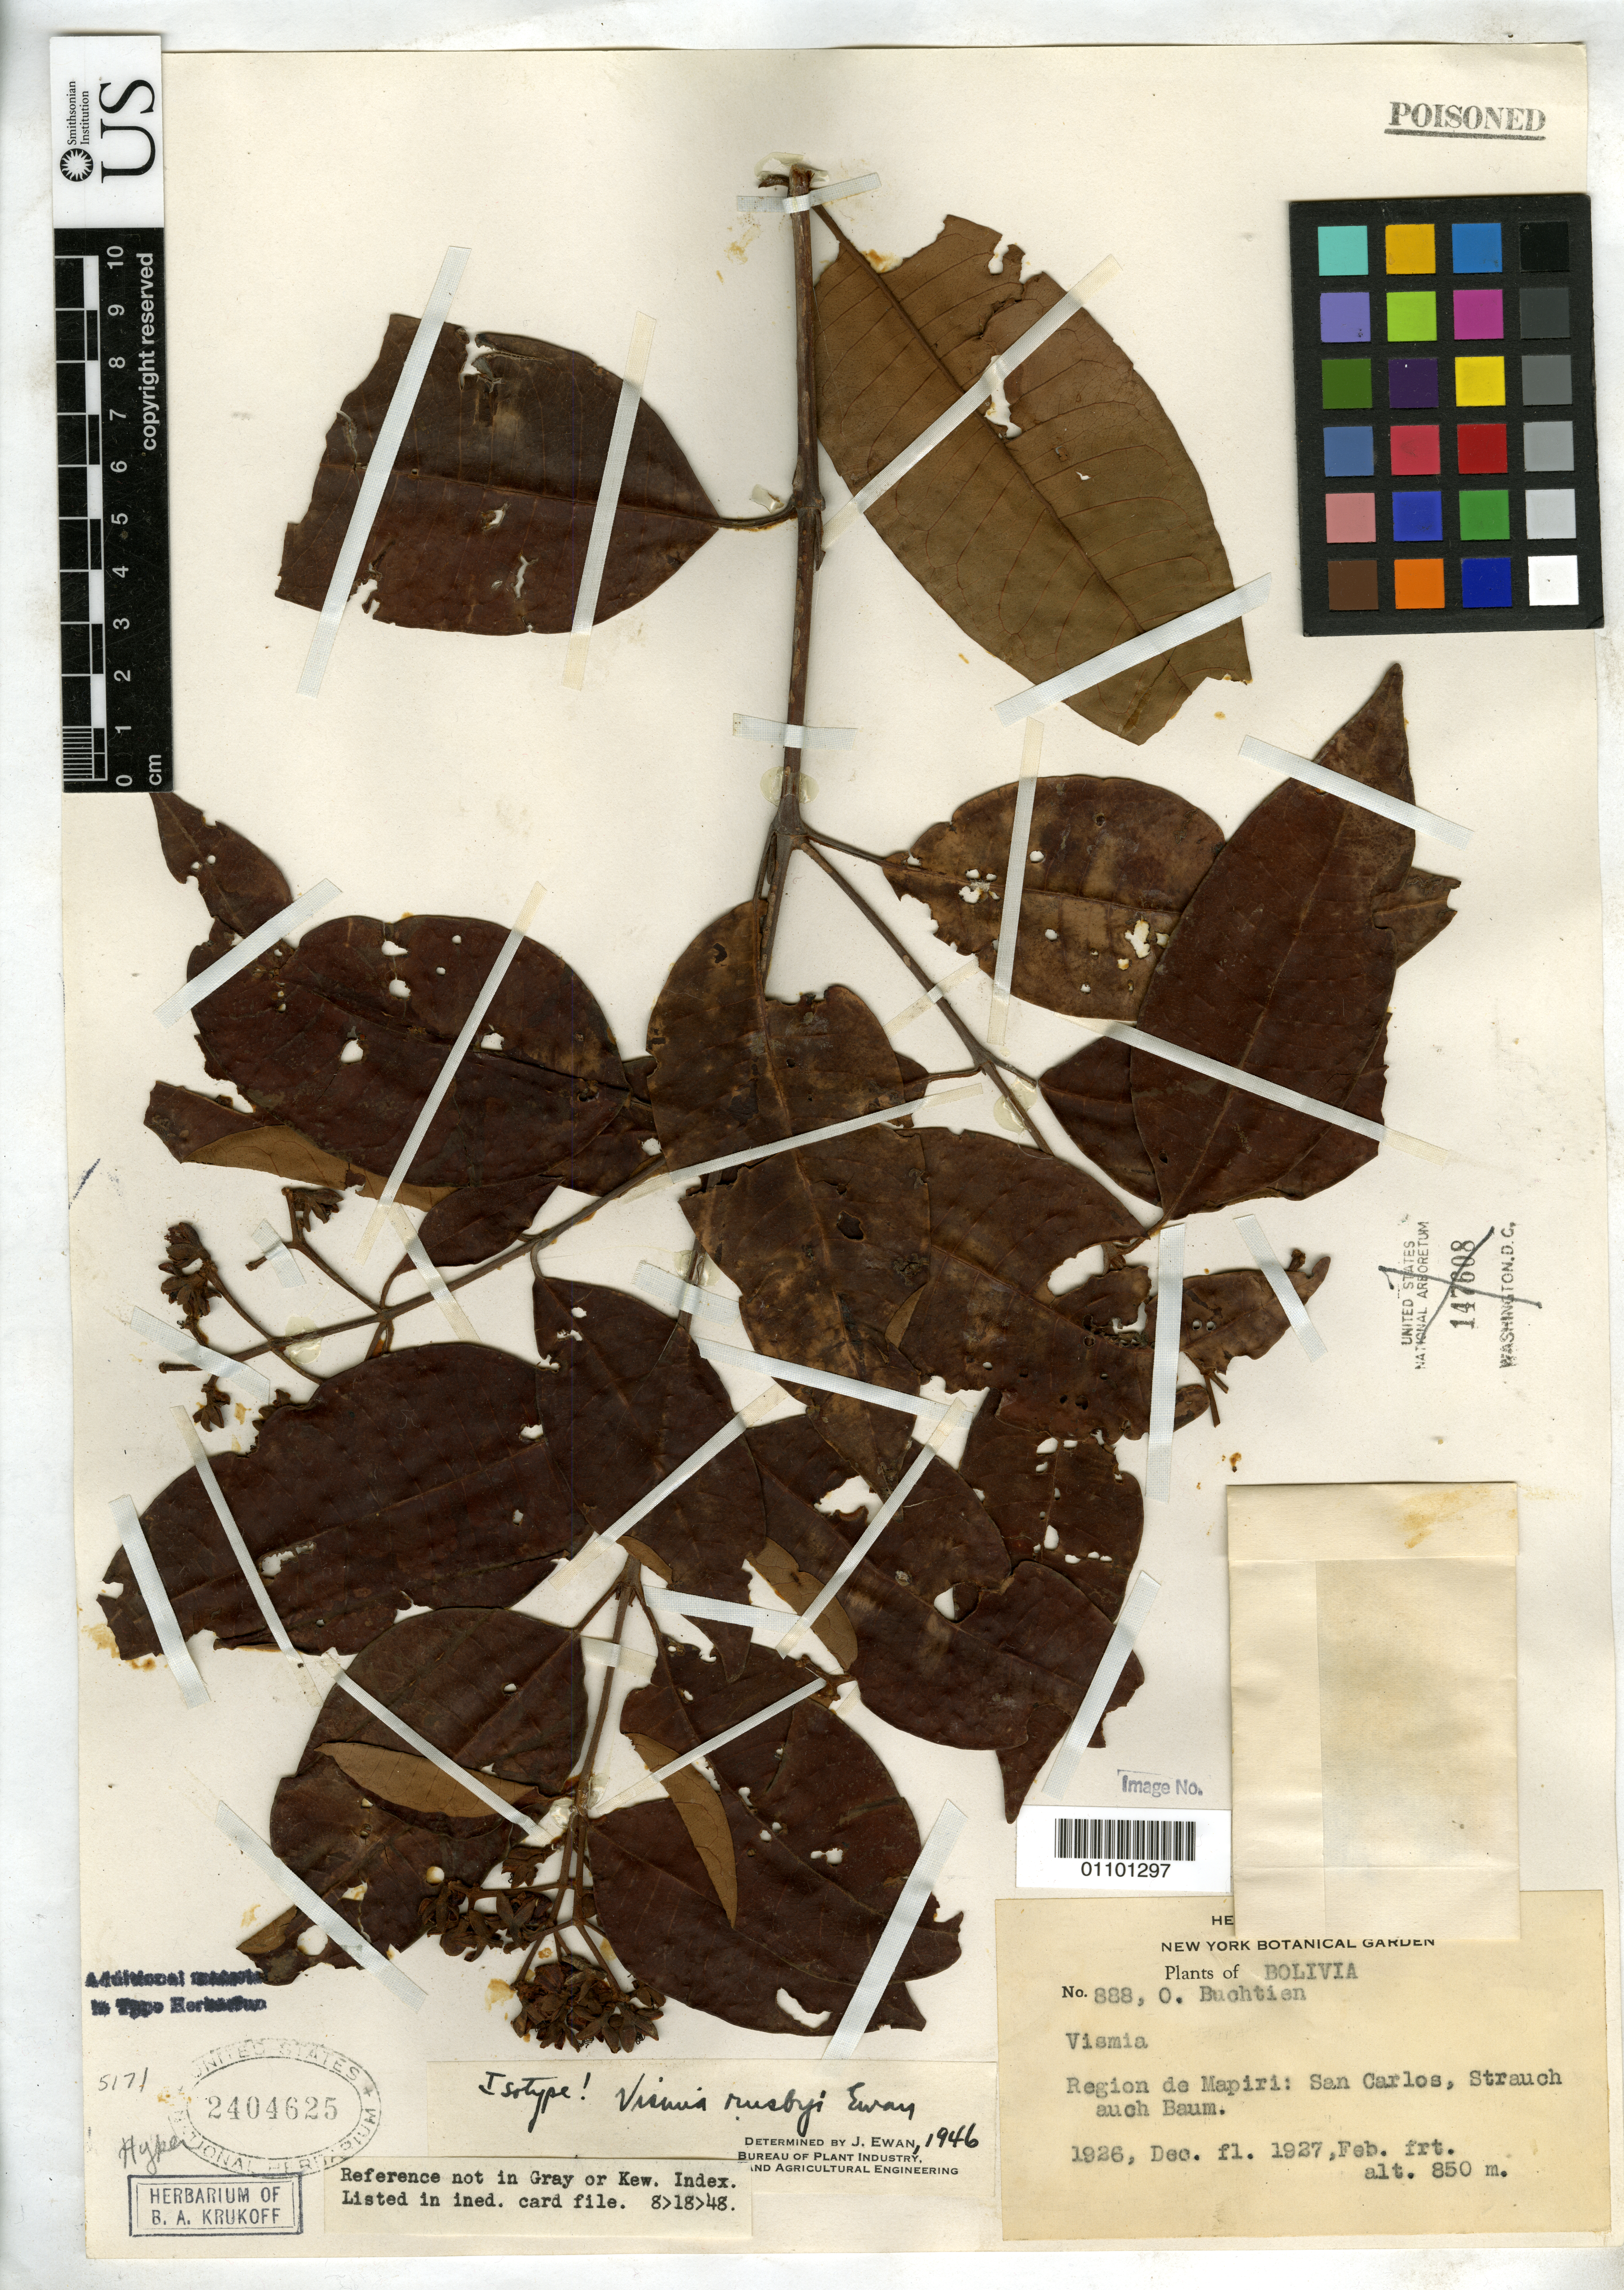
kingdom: Plantae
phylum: Tracheophyta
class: Magnoliopsida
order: Malpighiales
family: Hypericaceae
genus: Vismia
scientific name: Vismia rusbyi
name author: Ewan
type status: Isotype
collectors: O. Buchtien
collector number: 888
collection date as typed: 16 Dec 1926 and 21 Feb 1927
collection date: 1926-12-16,1927-02-21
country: Bolivia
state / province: La Paz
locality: San Carlos, Mapiri Region.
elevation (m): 850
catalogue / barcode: US 2404625